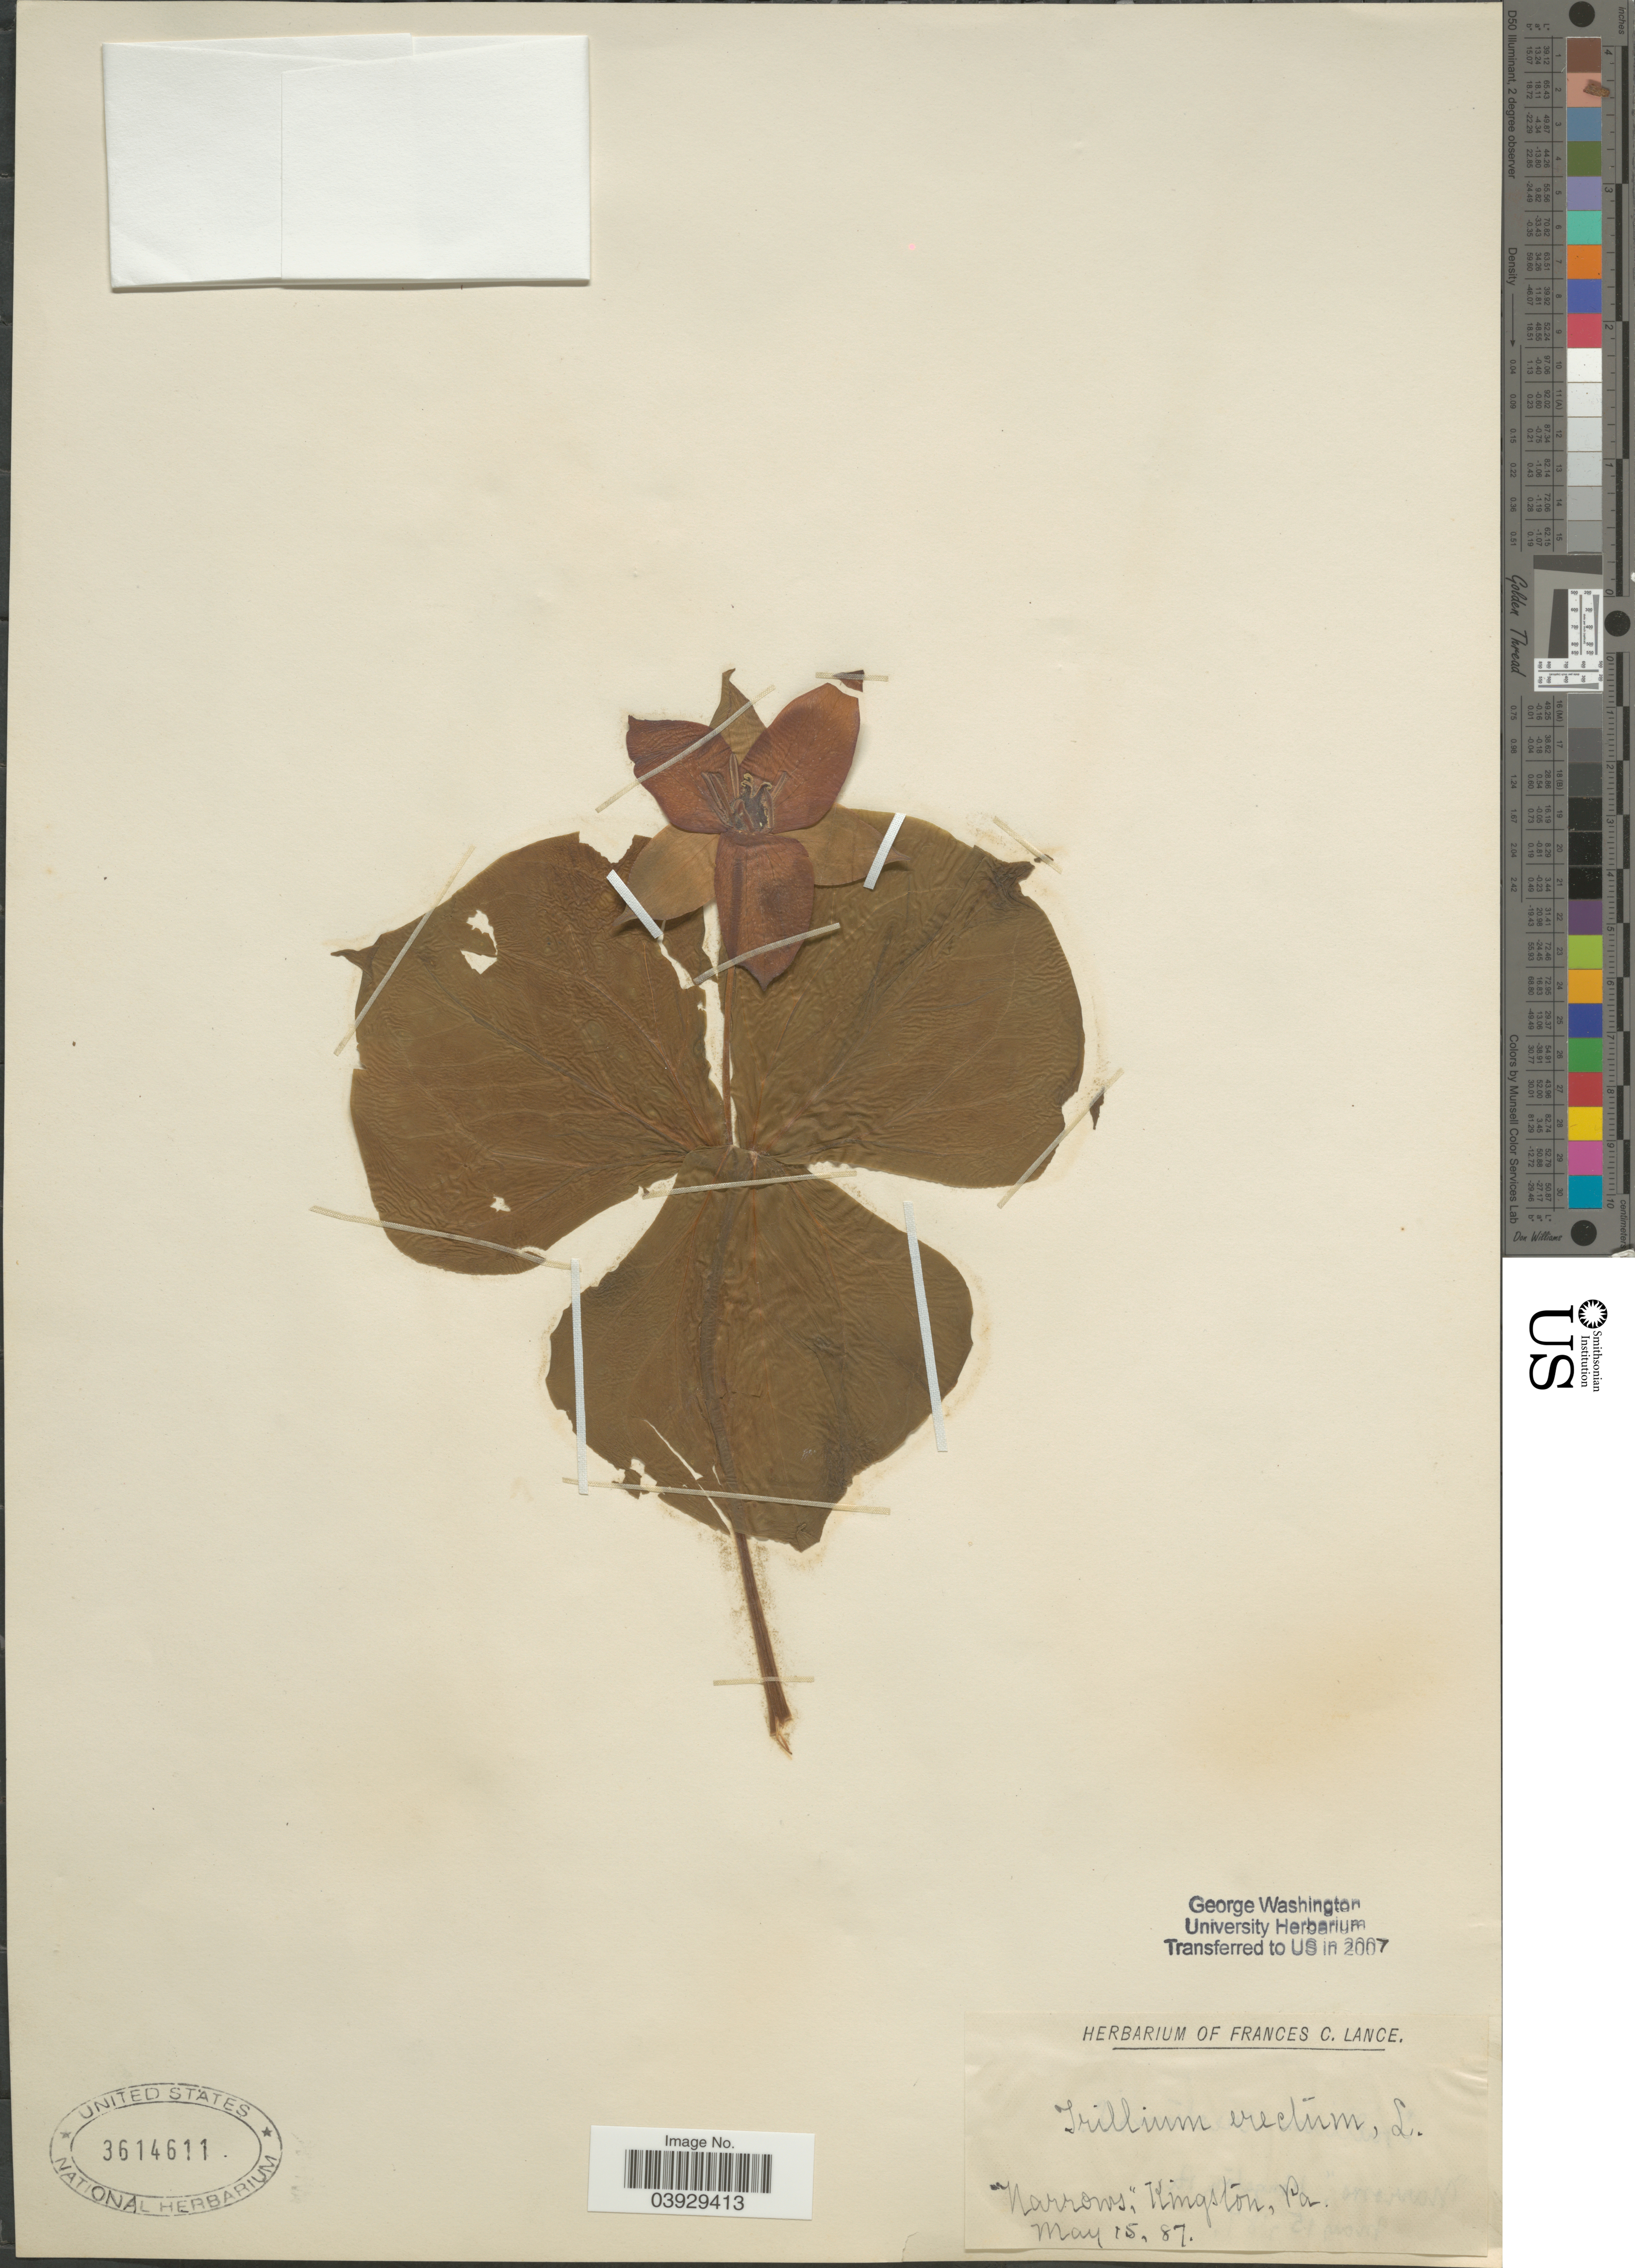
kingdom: Plantae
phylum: Tracheophyta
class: Liliopsida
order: Liliales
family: Melanthiaceae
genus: Trillium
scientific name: Trillium erectum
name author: L.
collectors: ex herb. Frances C. Lance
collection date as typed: Transcribed d/m/y: 15/5/87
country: United States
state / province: Pennsylvania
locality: Narrows,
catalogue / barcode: US 3614611